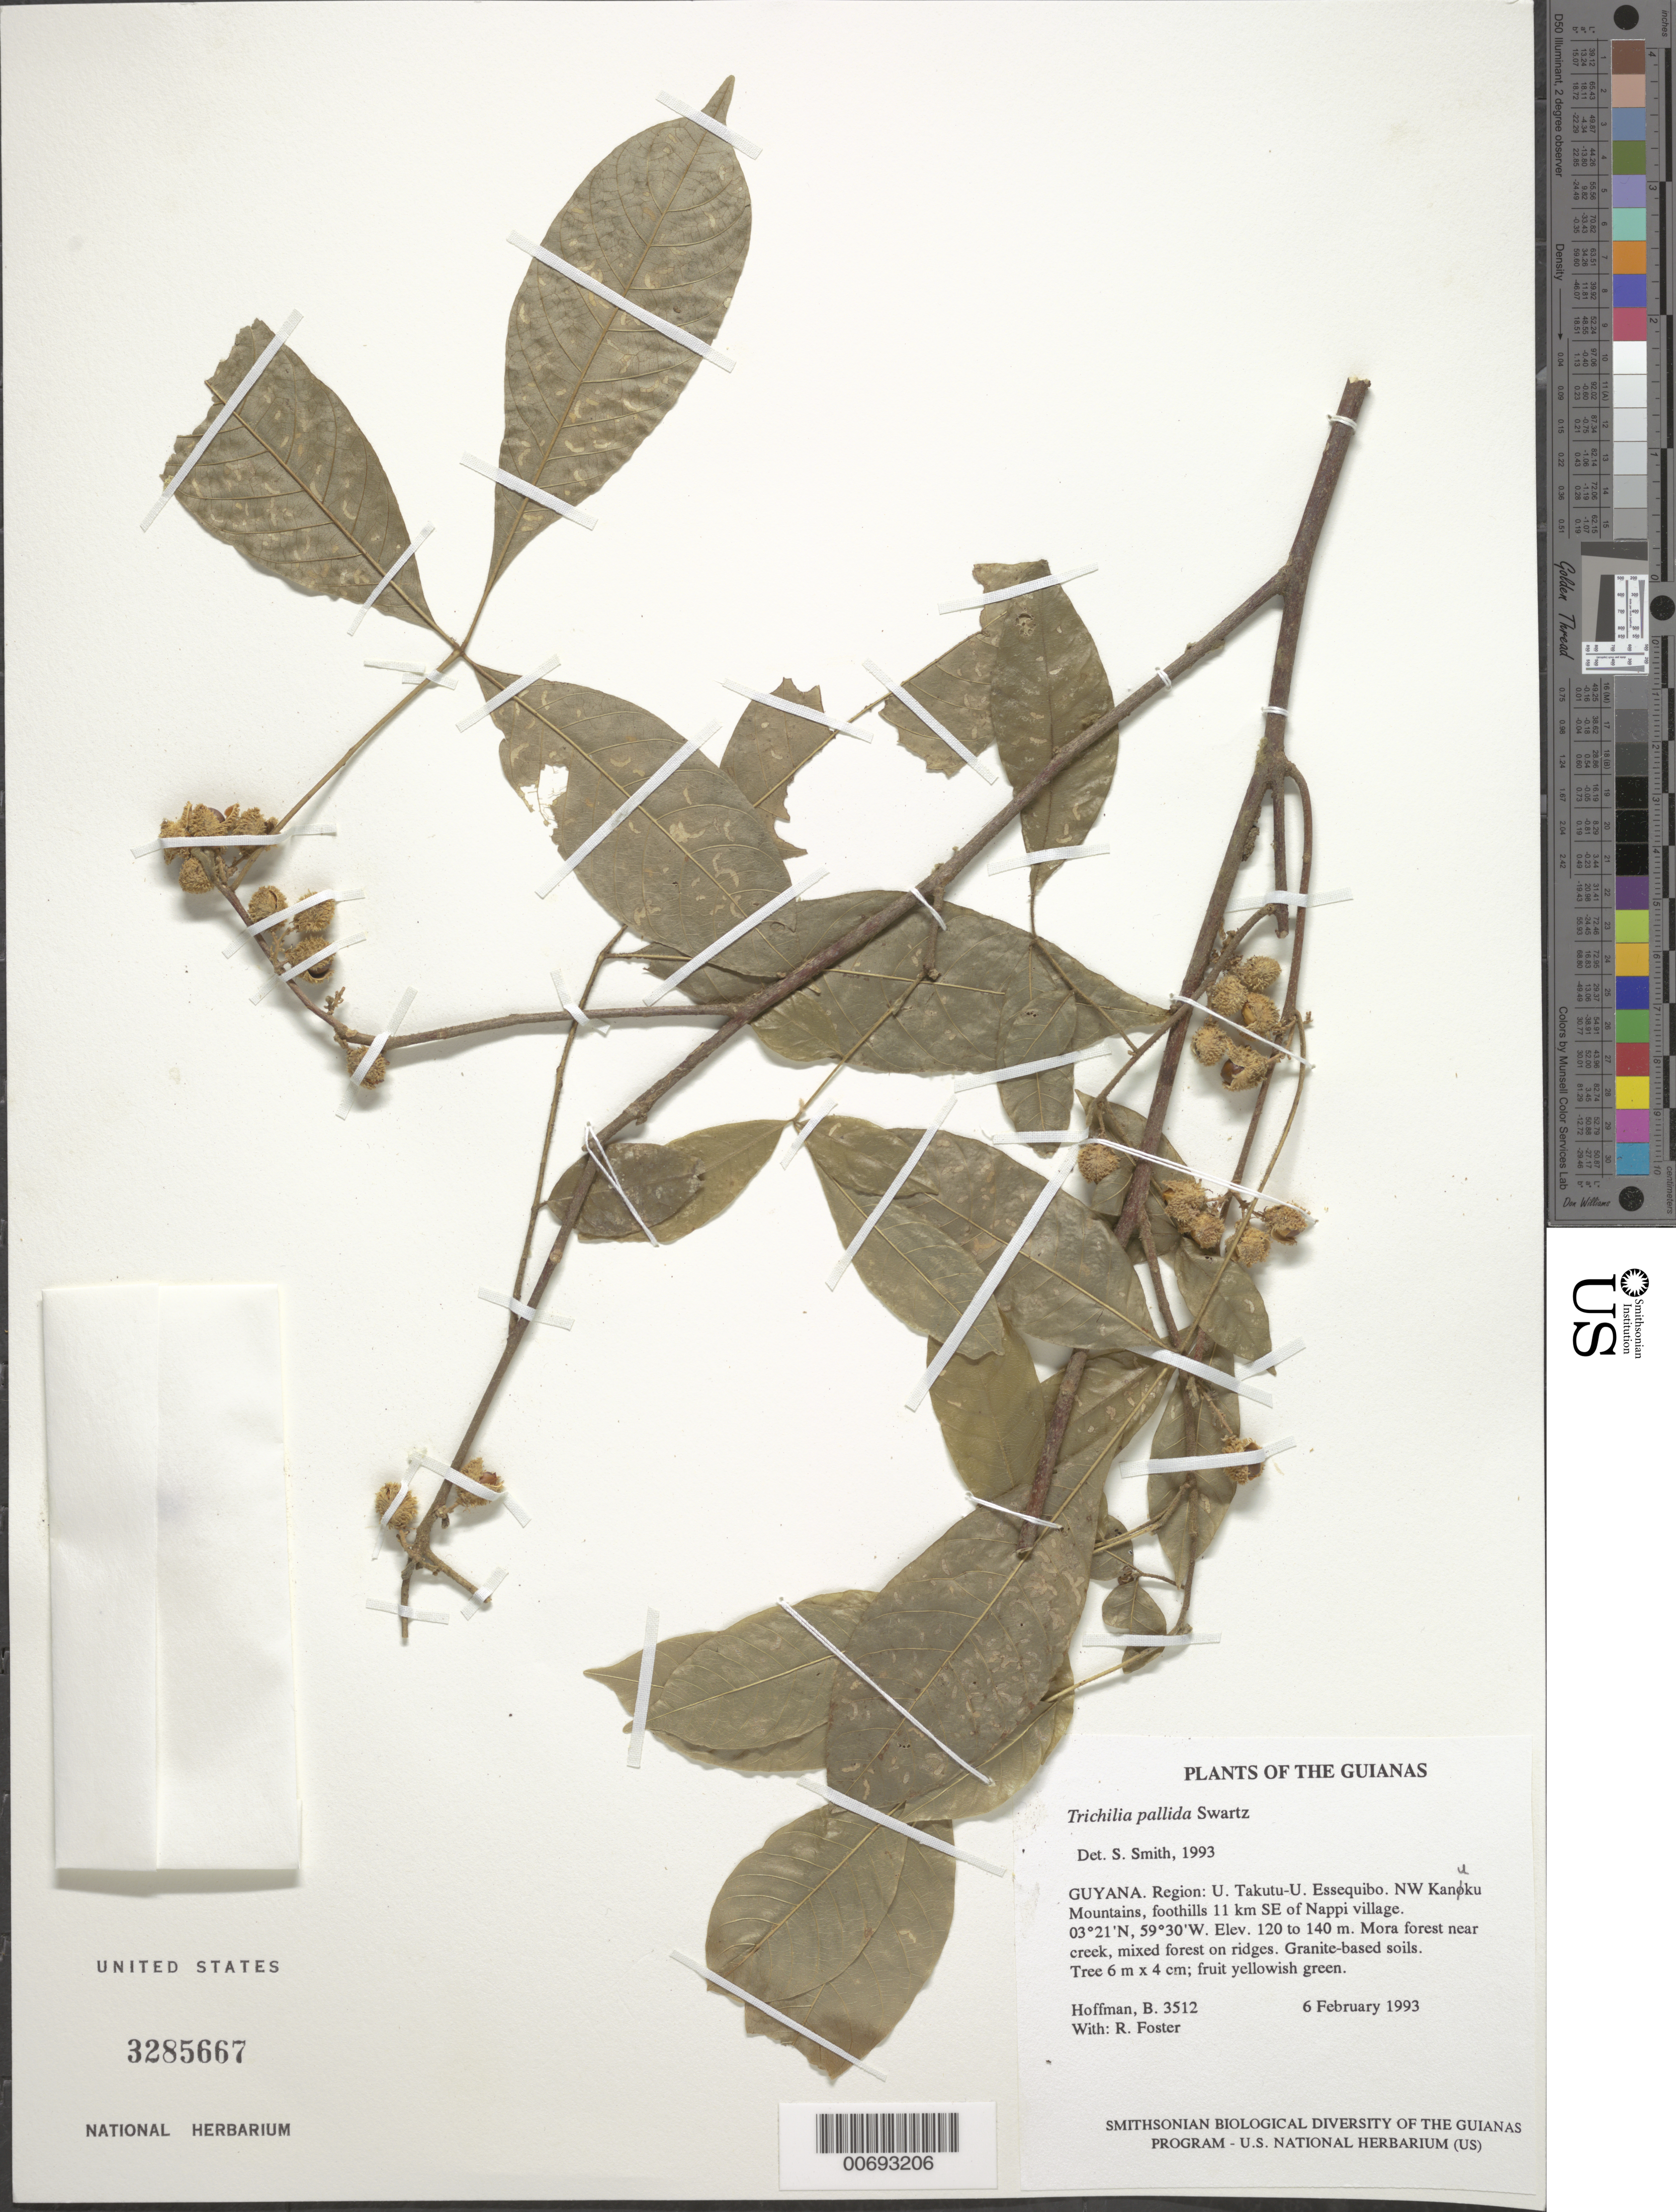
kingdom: Plantae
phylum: Tracheophyta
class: Magnoliopsida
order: Sapindales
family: Meliaceae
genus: Trichilia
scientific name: Trichilia pallida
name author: Sw.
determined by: Smith, Stephen F., (US), NMNH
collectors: B. Hoffman & R. Foster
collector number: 3512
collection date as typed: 6 February 1993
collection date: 1993-02-06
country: Guyana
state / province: U. Takutu-U. Essequibo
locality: NW Kanuku Mountains, foothills 11 km SE of Nappi village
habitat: Mora forest near creek, mixed forest on ridges. Granite-based soils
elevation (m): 120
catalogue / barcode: US 3285667